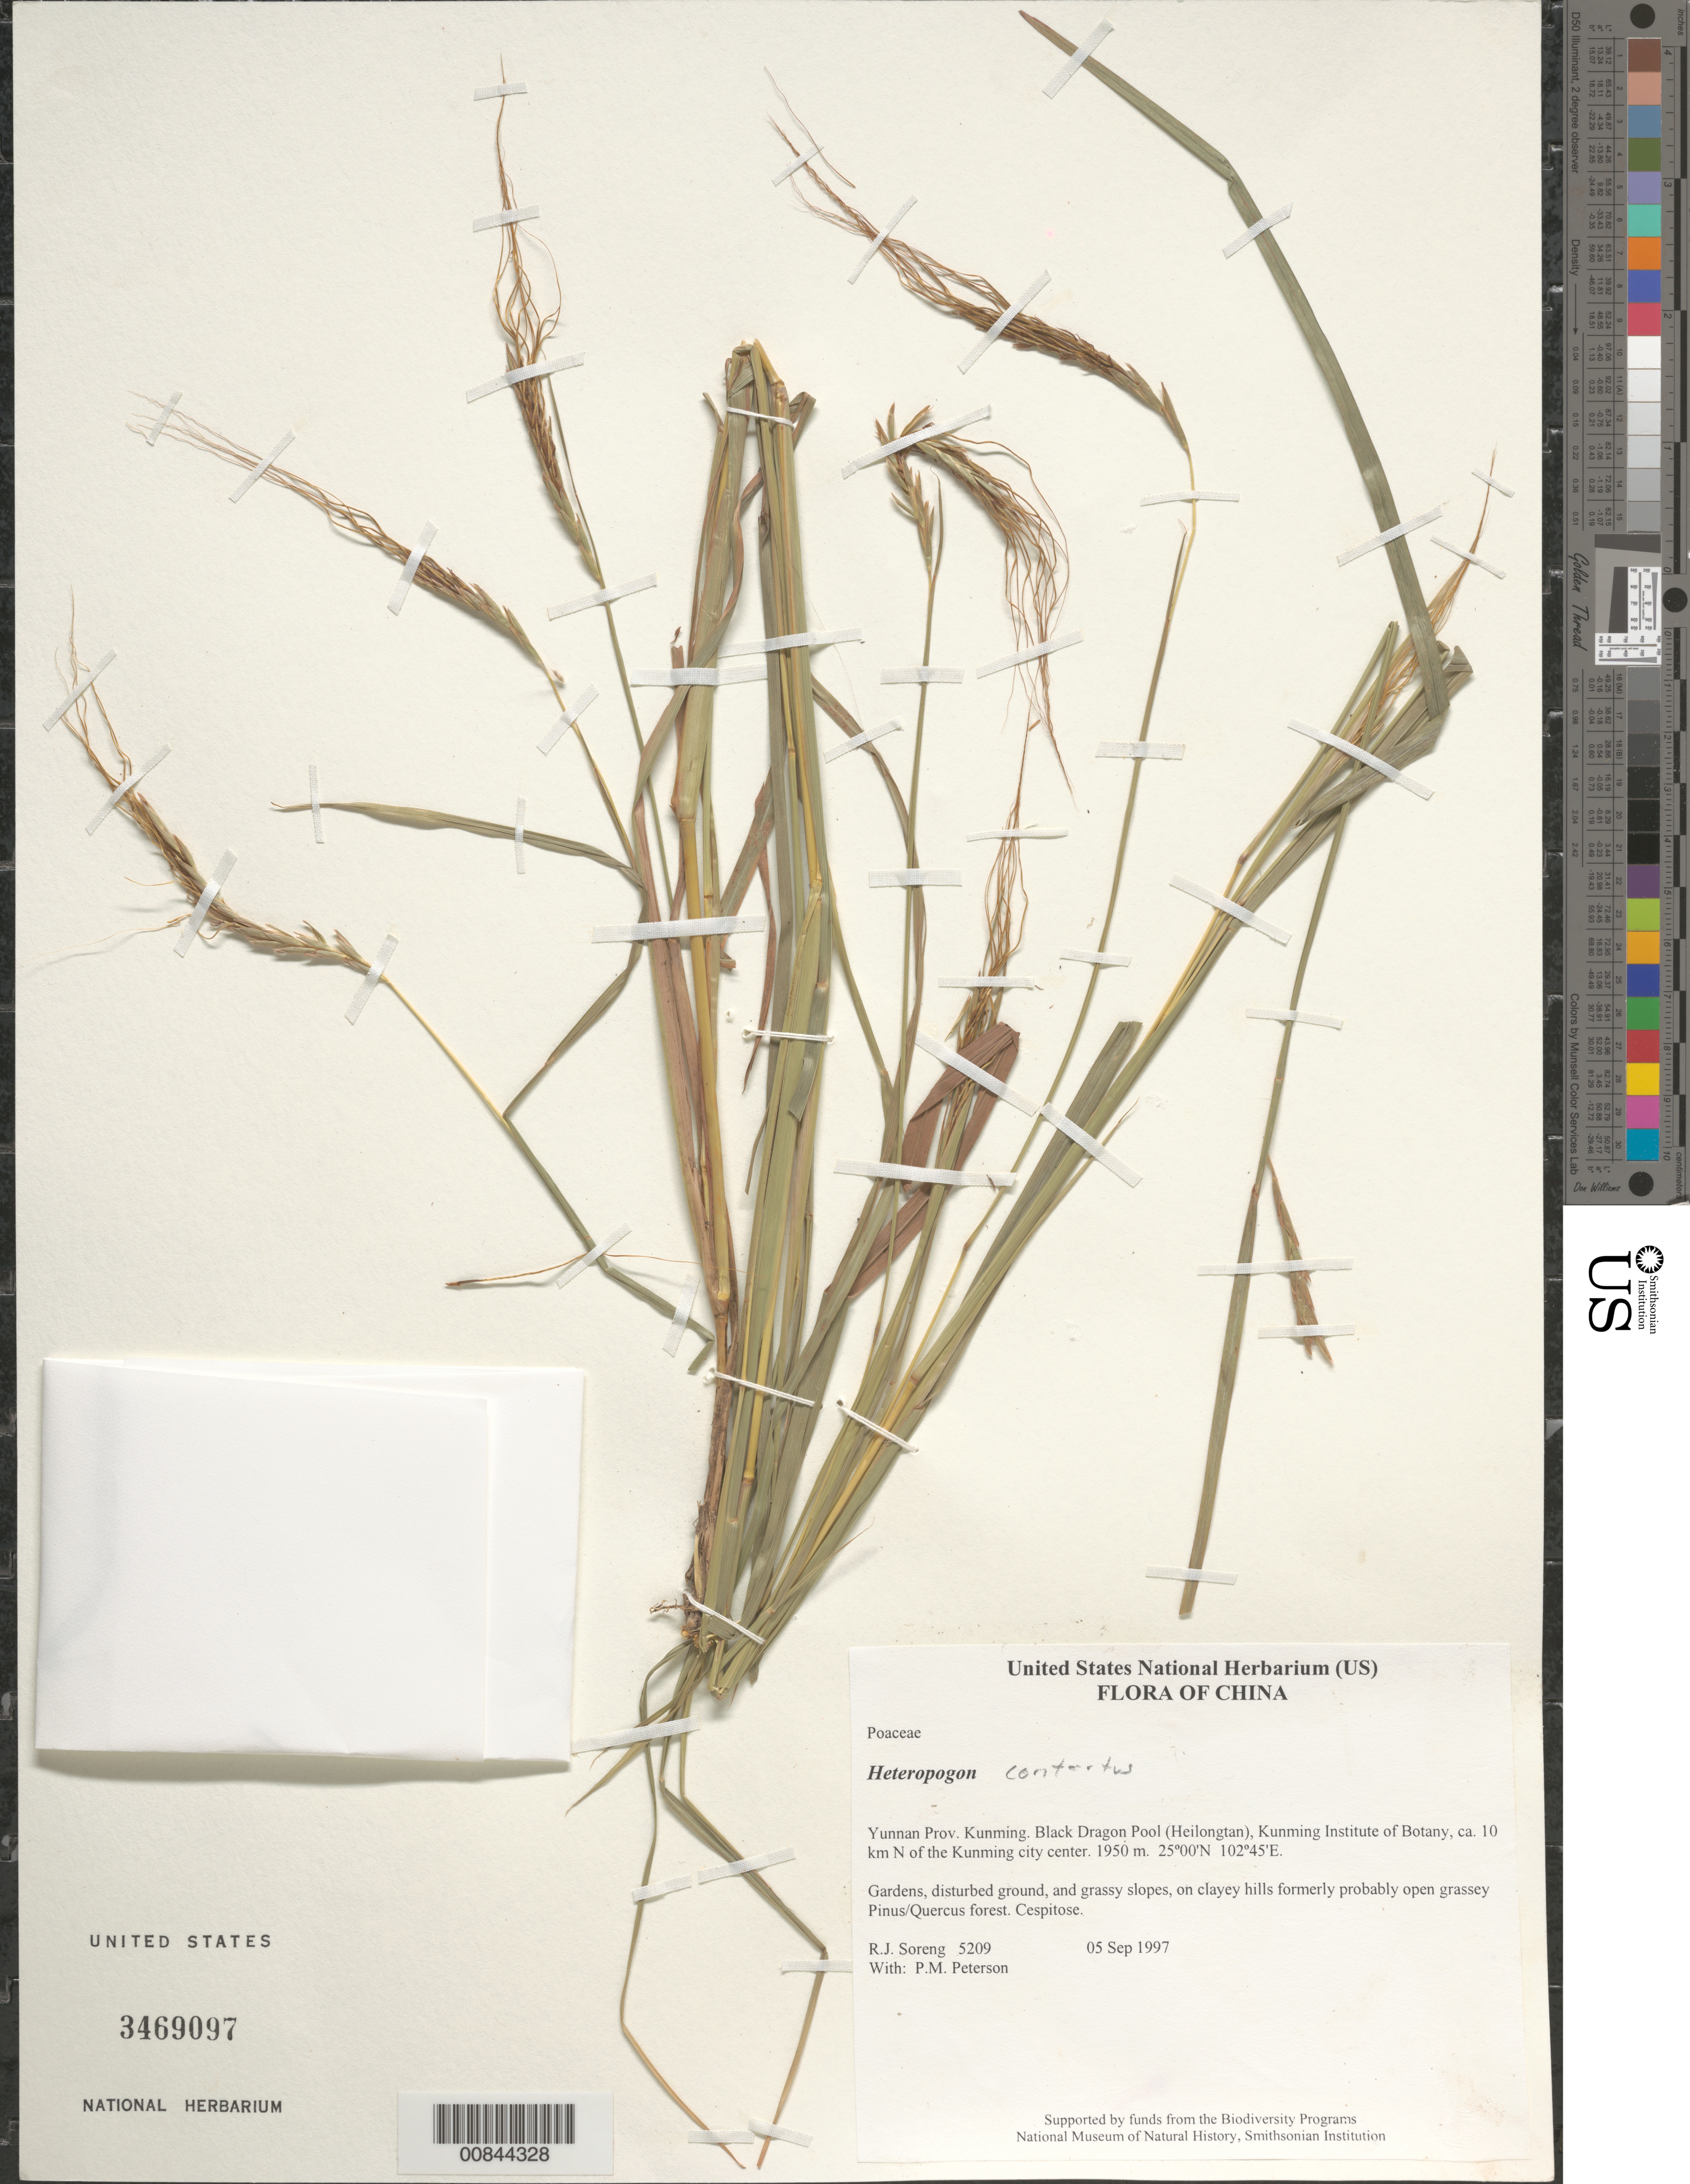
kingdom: Plantae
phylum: Tracheophyta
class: Liliopsida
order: Poales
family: Poaceae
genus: Heteropogon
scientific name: Heteropogon contortus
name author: (L.) P. Beauv. ex Roem. & Schult.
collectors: R. J. Soreng & P. M. Peterson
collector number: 5209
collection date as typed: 05 Sep 1997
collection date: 1997-09-05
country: China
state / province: Yunnan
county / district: Kunming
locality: Black Dragon Pool (Heilongtan), Kunming Institute of Botany, ca. 10 km N of the Kunming city center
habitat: Gardens, disturbed ground, and grassy slopes, on clayey hills formerly probably open grassey Pinus/Quercus forest.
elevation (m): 1950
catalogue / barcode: US 3469097